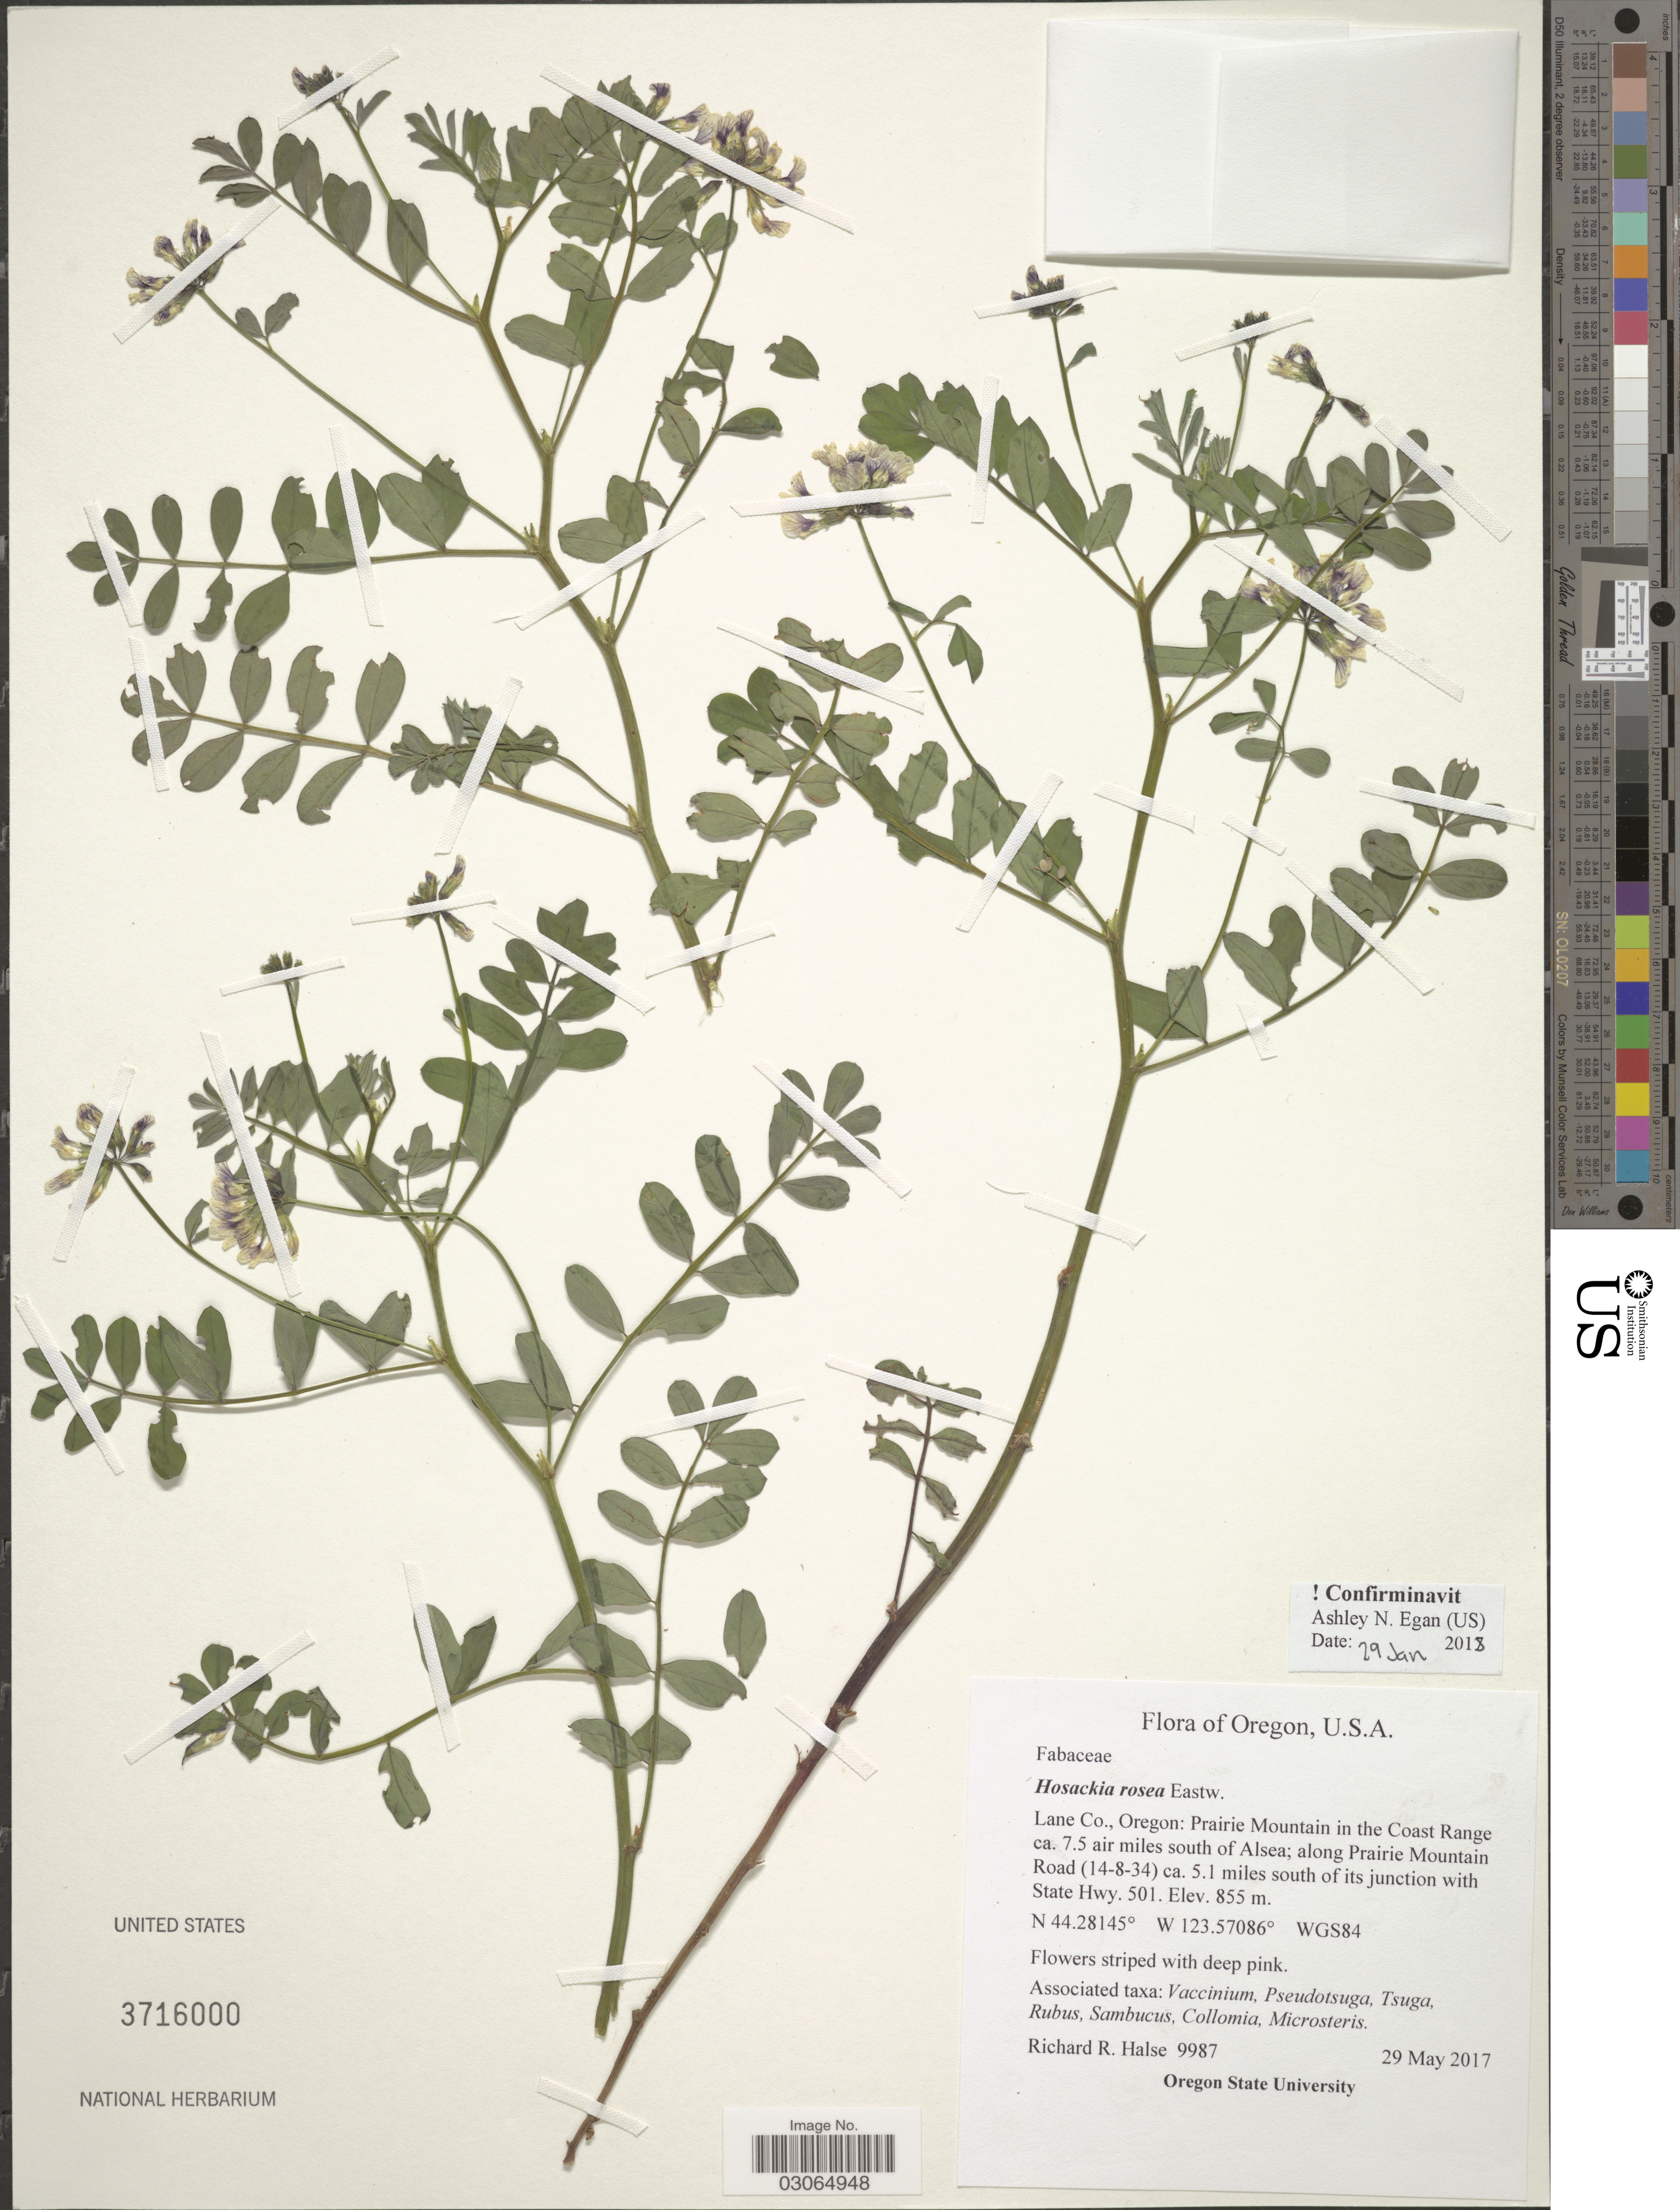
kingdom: Plantae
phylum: Tracheophyta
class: Magnoliopsida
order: Fabales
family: Fabaceae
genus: Hosackia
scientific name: Hosackia rosea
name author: Eastw.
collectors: R. Halse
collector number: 9987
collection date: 2017-05-29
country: United States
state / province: Oregon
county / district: Lane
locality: Lane Co. Prairie Mountain in the Coast Range ca. 7.5 air miles south of Alsea; along Prairie Mountain Road (14-8-34) ca. 5.1 miles south of its junction with State Hwy. 501.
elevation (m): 855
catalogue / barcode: US 3716000